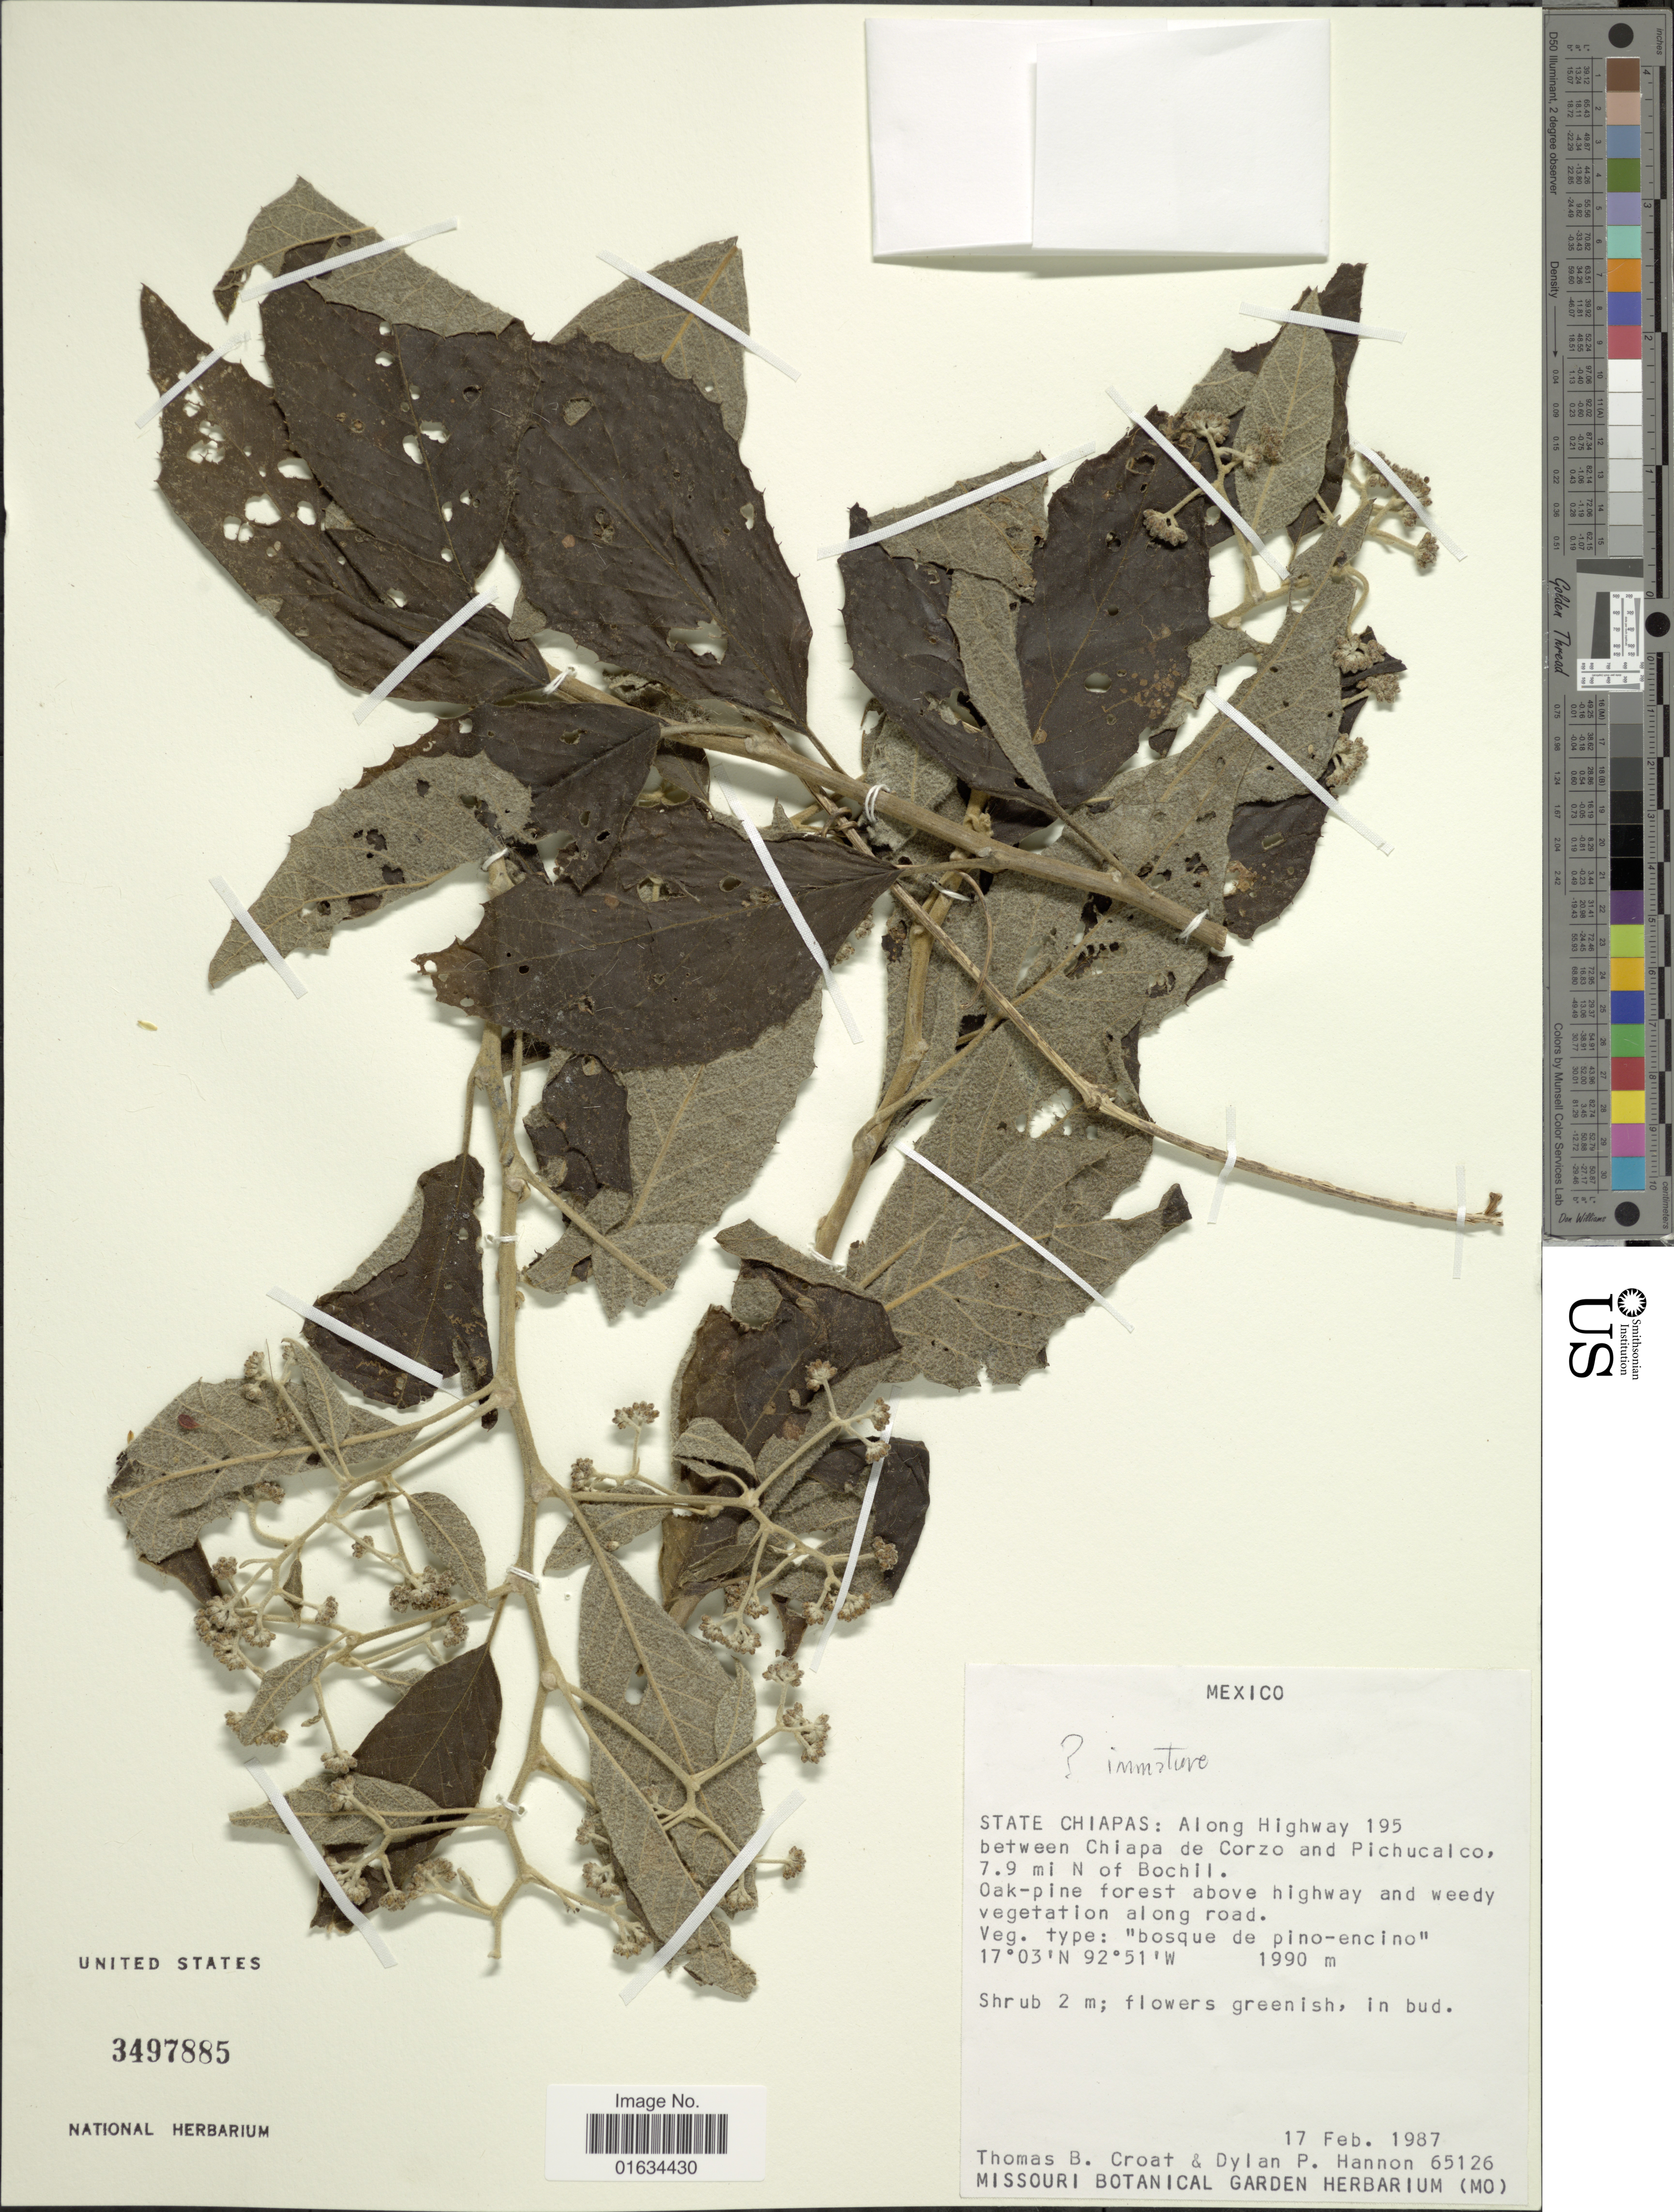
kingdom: Plantae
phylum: Tracheophyta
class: Magnoliopsida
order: Asterales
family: Asteraceae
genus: Eremosis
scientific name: Eremosis leiocarpa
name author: (DC.) Gleason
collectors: T. B. Croat & D. Hannon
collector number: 65126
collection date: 1987-02-17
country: Mexico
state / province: Chiapas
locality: Along Highway 195 between Chiapa de Corzo and Pichucalco, 7.9 mi N of Bochil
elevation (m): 1990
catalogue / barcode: US 3497885